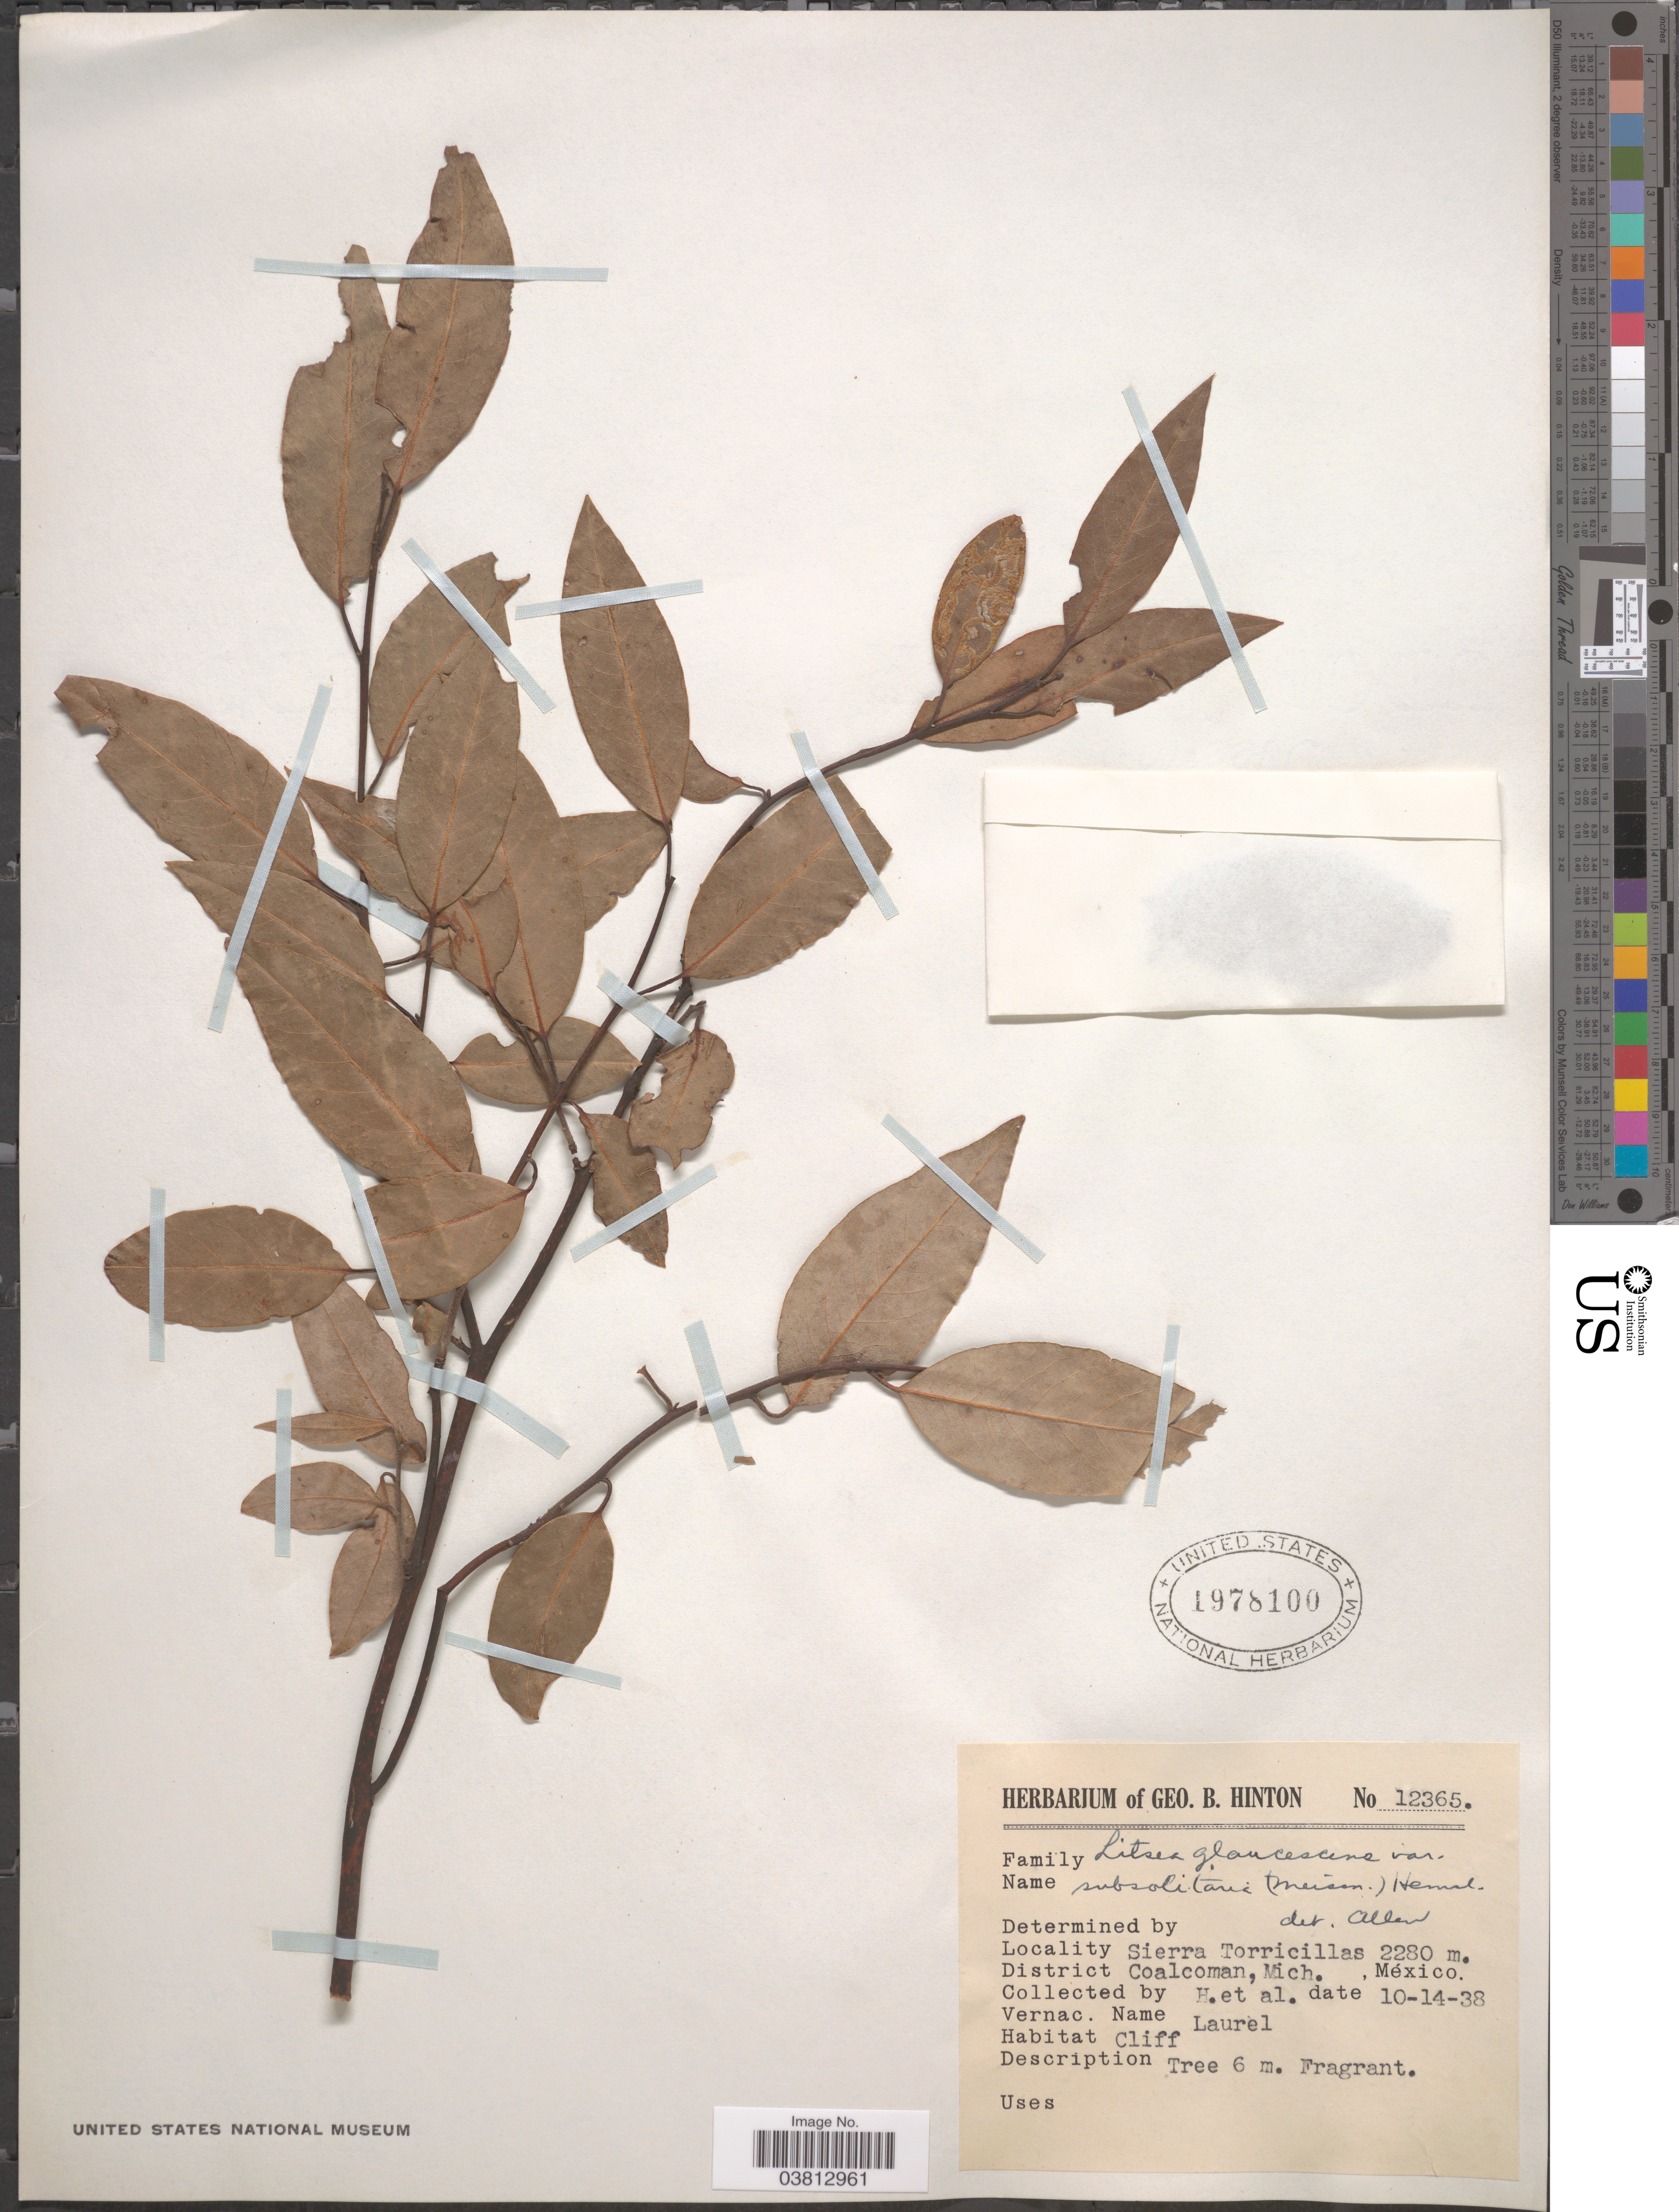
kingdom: Plantae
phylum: Tracheophyta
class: Magnoliopsida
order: Laurales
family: Lauraceae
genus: Litsea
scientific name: Litsea glaucescens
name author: Kunth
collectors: G. B. Hinton & et al.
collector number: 12365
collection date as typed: Transcribed d/m/y: 14/10/38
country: Mexico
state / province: Michoacán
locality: Sierra Torricillas. District Coalcoman.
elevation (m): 2280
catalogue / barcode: US 1978100